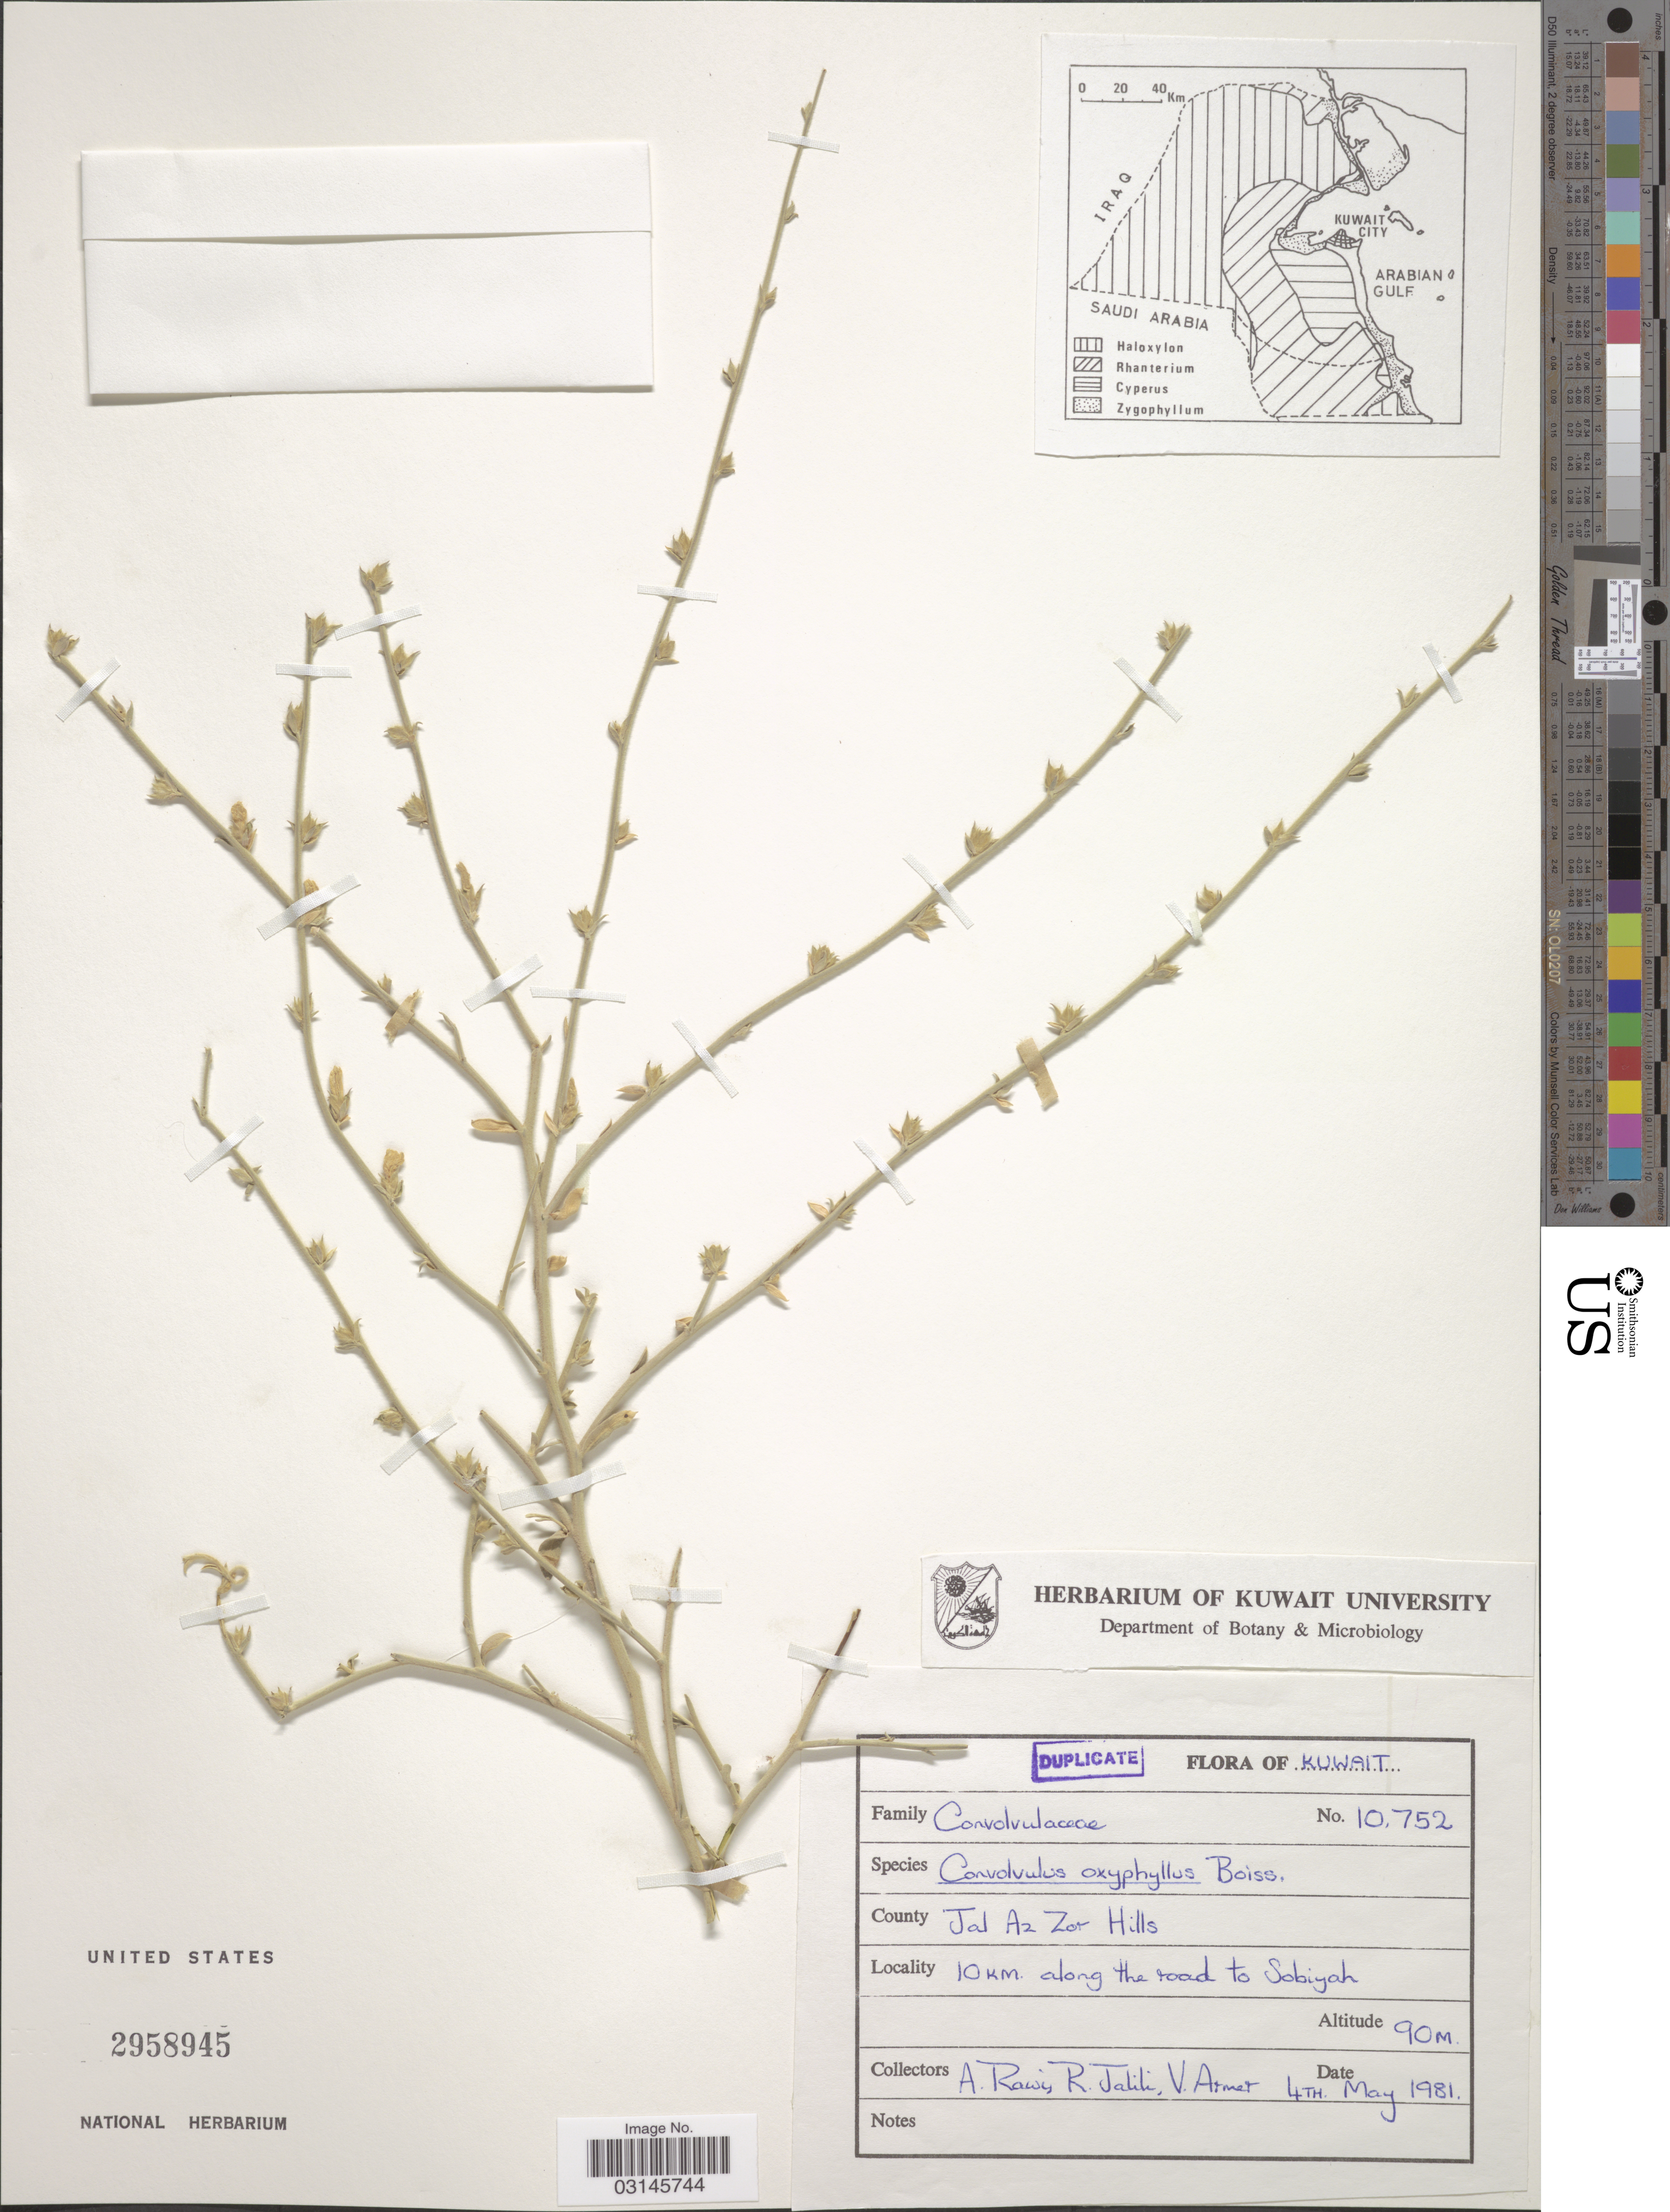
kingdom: Plantae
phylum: Tracheophyta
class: Magnoliopsida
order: Solanales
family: Convolvulaceae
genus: Convolvulus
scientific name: Convolvulus oxyphyllus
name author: Boiss.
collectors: A. Rawi, R. Jalili & V. Armet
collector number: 10752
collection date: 1981-05-04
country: Kuwait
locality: County Jal Az Zor Hills. 10 km. along the road to Sobiyah.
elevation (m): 90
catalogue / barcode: US 2958945